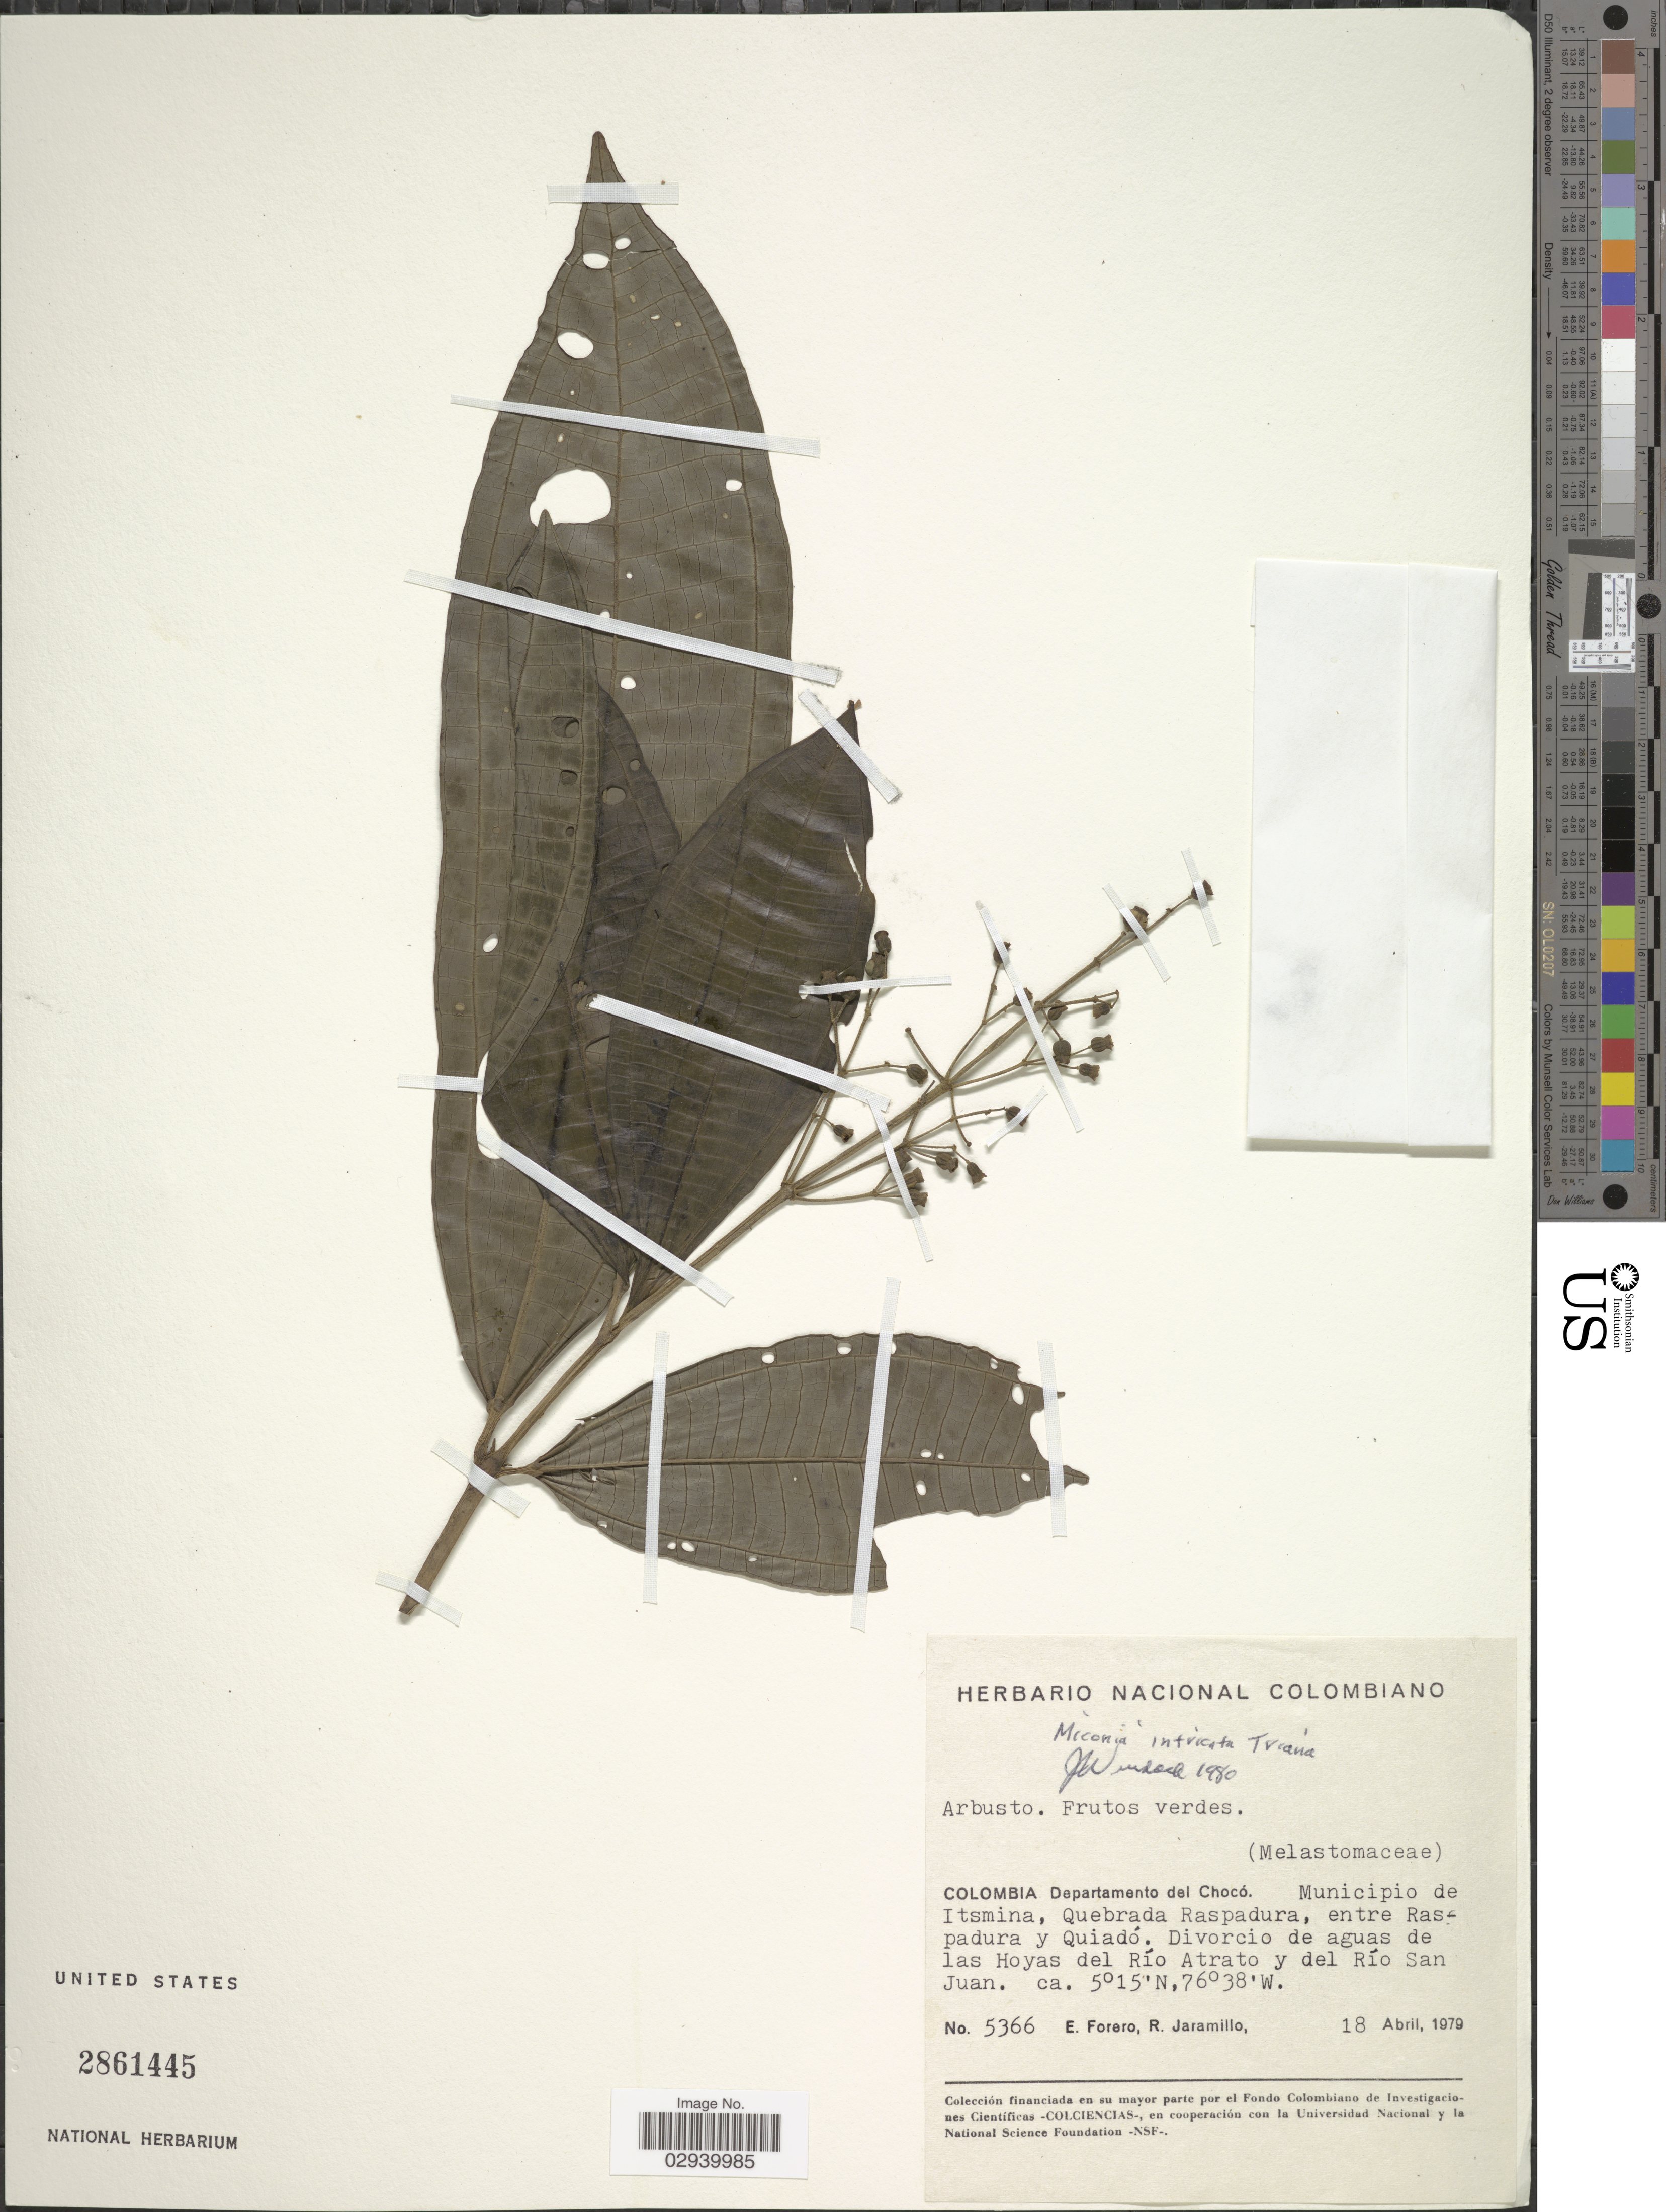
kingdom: Plantae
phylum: Tracheophyta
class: Magnoliopsida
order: Myrtales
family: Melastomataceae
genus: Miconia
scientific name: Miconia intricata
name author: Triana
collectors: E. Forero & R. Jaramillo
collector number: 5366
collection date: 1979-04-18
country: Colombia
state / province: Chocó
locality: Departamento del Chocó. Municipio de Itsmina, Quebrada Raspadura, entre Raspadura y Quiadó. Divorcio de aguas de las Hoyas del Río Atrato y del Río San Juan.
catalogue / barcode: US 2861445